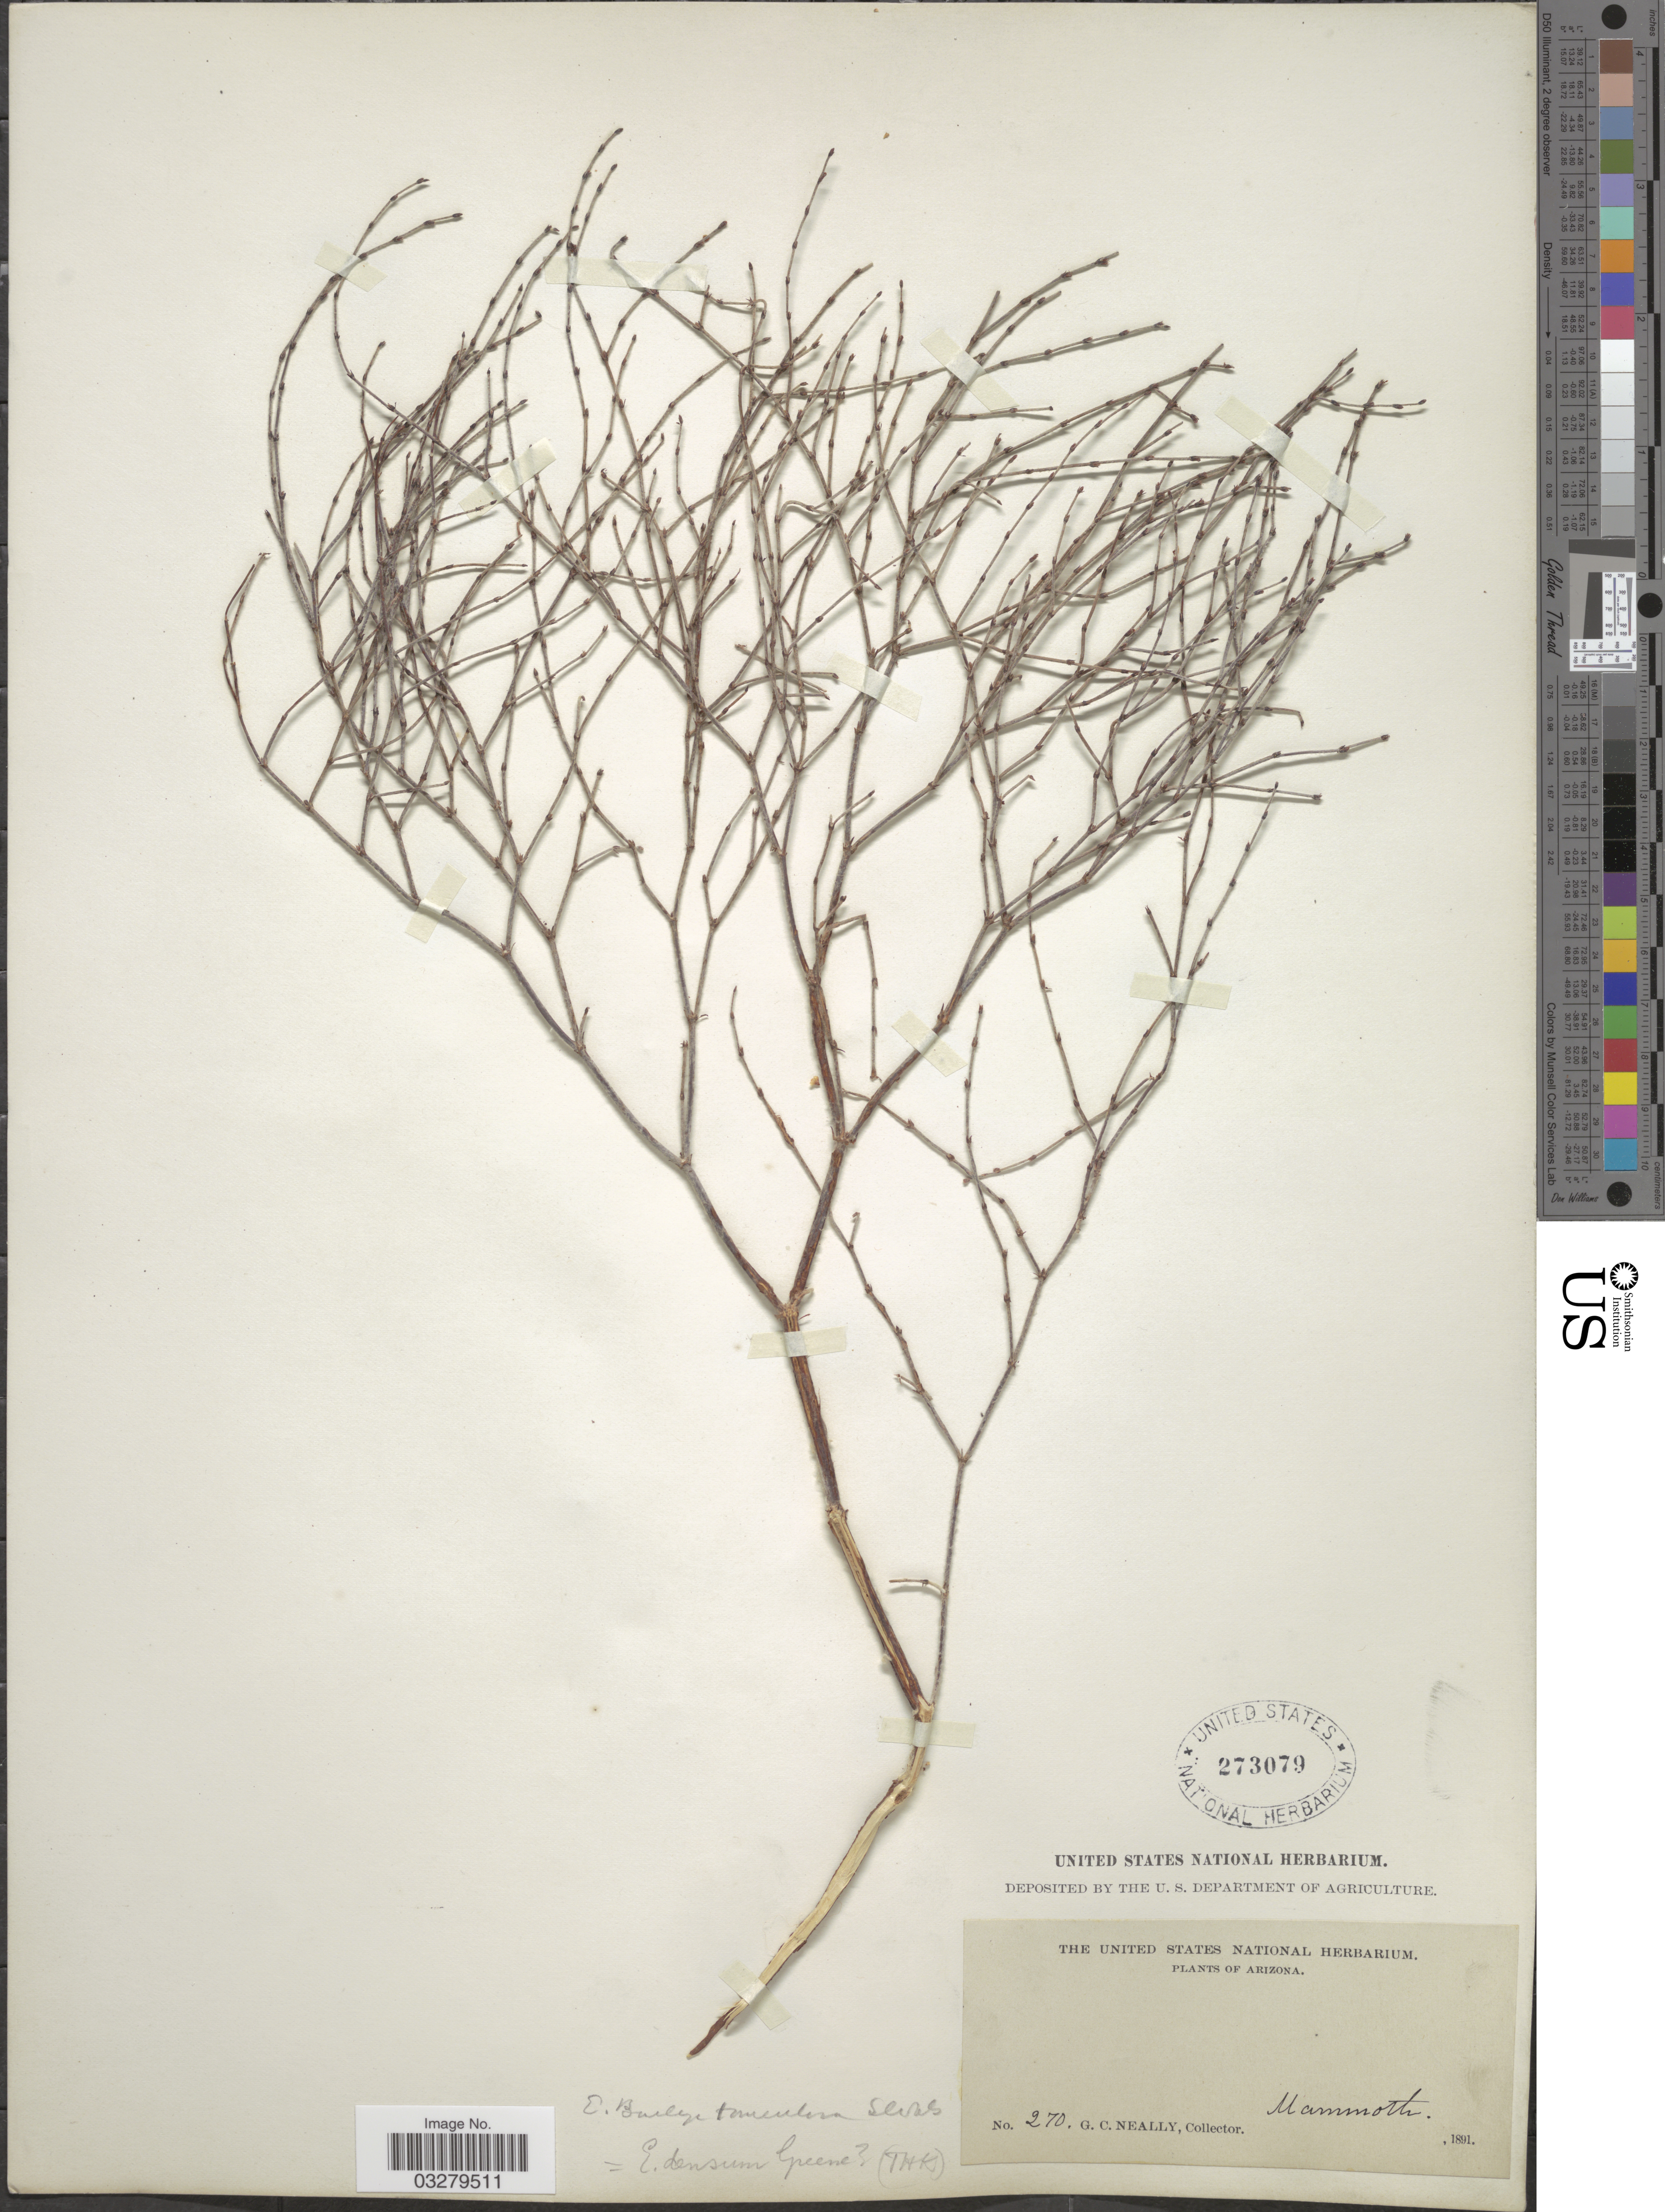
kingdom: Plantae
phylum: Tracheophyta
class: Magnoliopsida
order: Caryophyllales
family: Polygonaceae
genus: Eriogonum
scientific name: Eriogonum palmerianum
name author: Reveal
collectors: G. Neally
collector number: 270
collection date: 1891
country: United States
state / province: Arizona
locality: Mammoth.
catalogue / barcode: US 273079